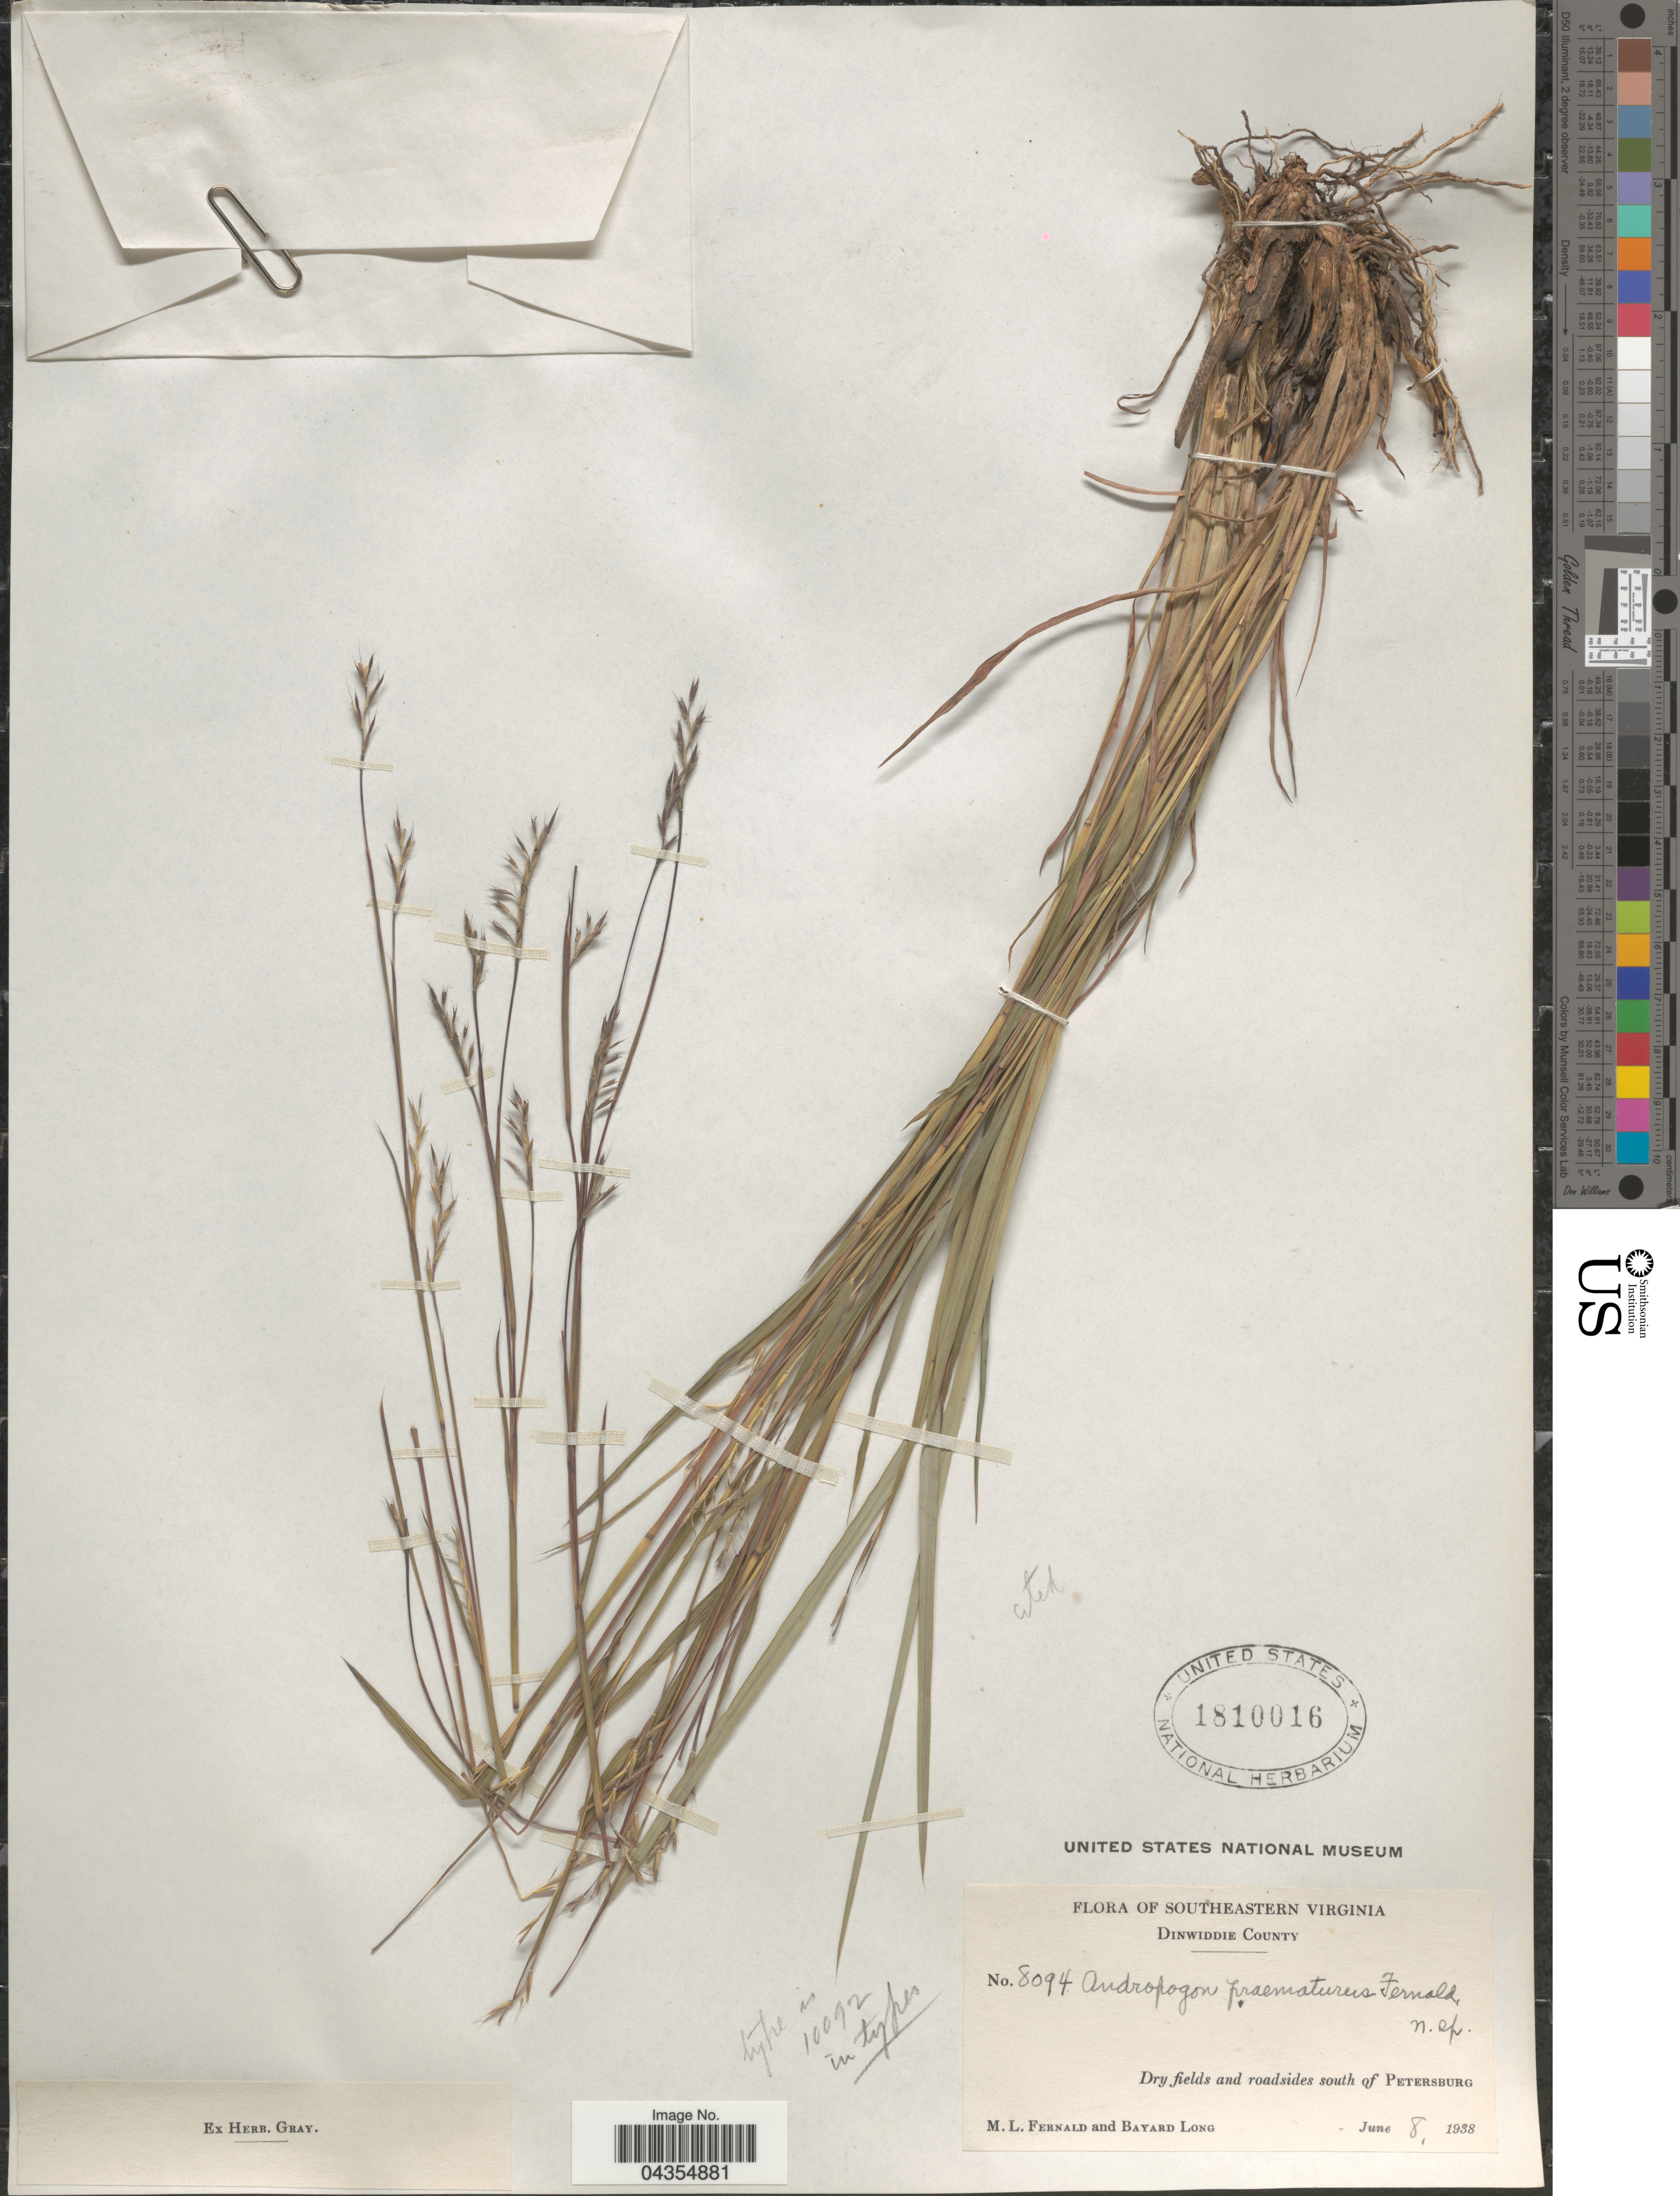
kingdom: Plantae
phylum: Tracheophyta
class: Liliopsida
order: Poales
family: Poaceae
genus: Schizachyrium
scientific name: Schizachyrium sanguineum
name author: (Retz.) Alston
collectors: M. L. Fernald & B. Long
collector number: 8094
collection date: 1938-06-08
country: United States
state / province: Virginia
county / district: Dinwiddie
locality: Southeastern Virginia. Dinwiddie County. Dry fields and roadsides south of Petersburg.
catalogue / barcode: US 1810016